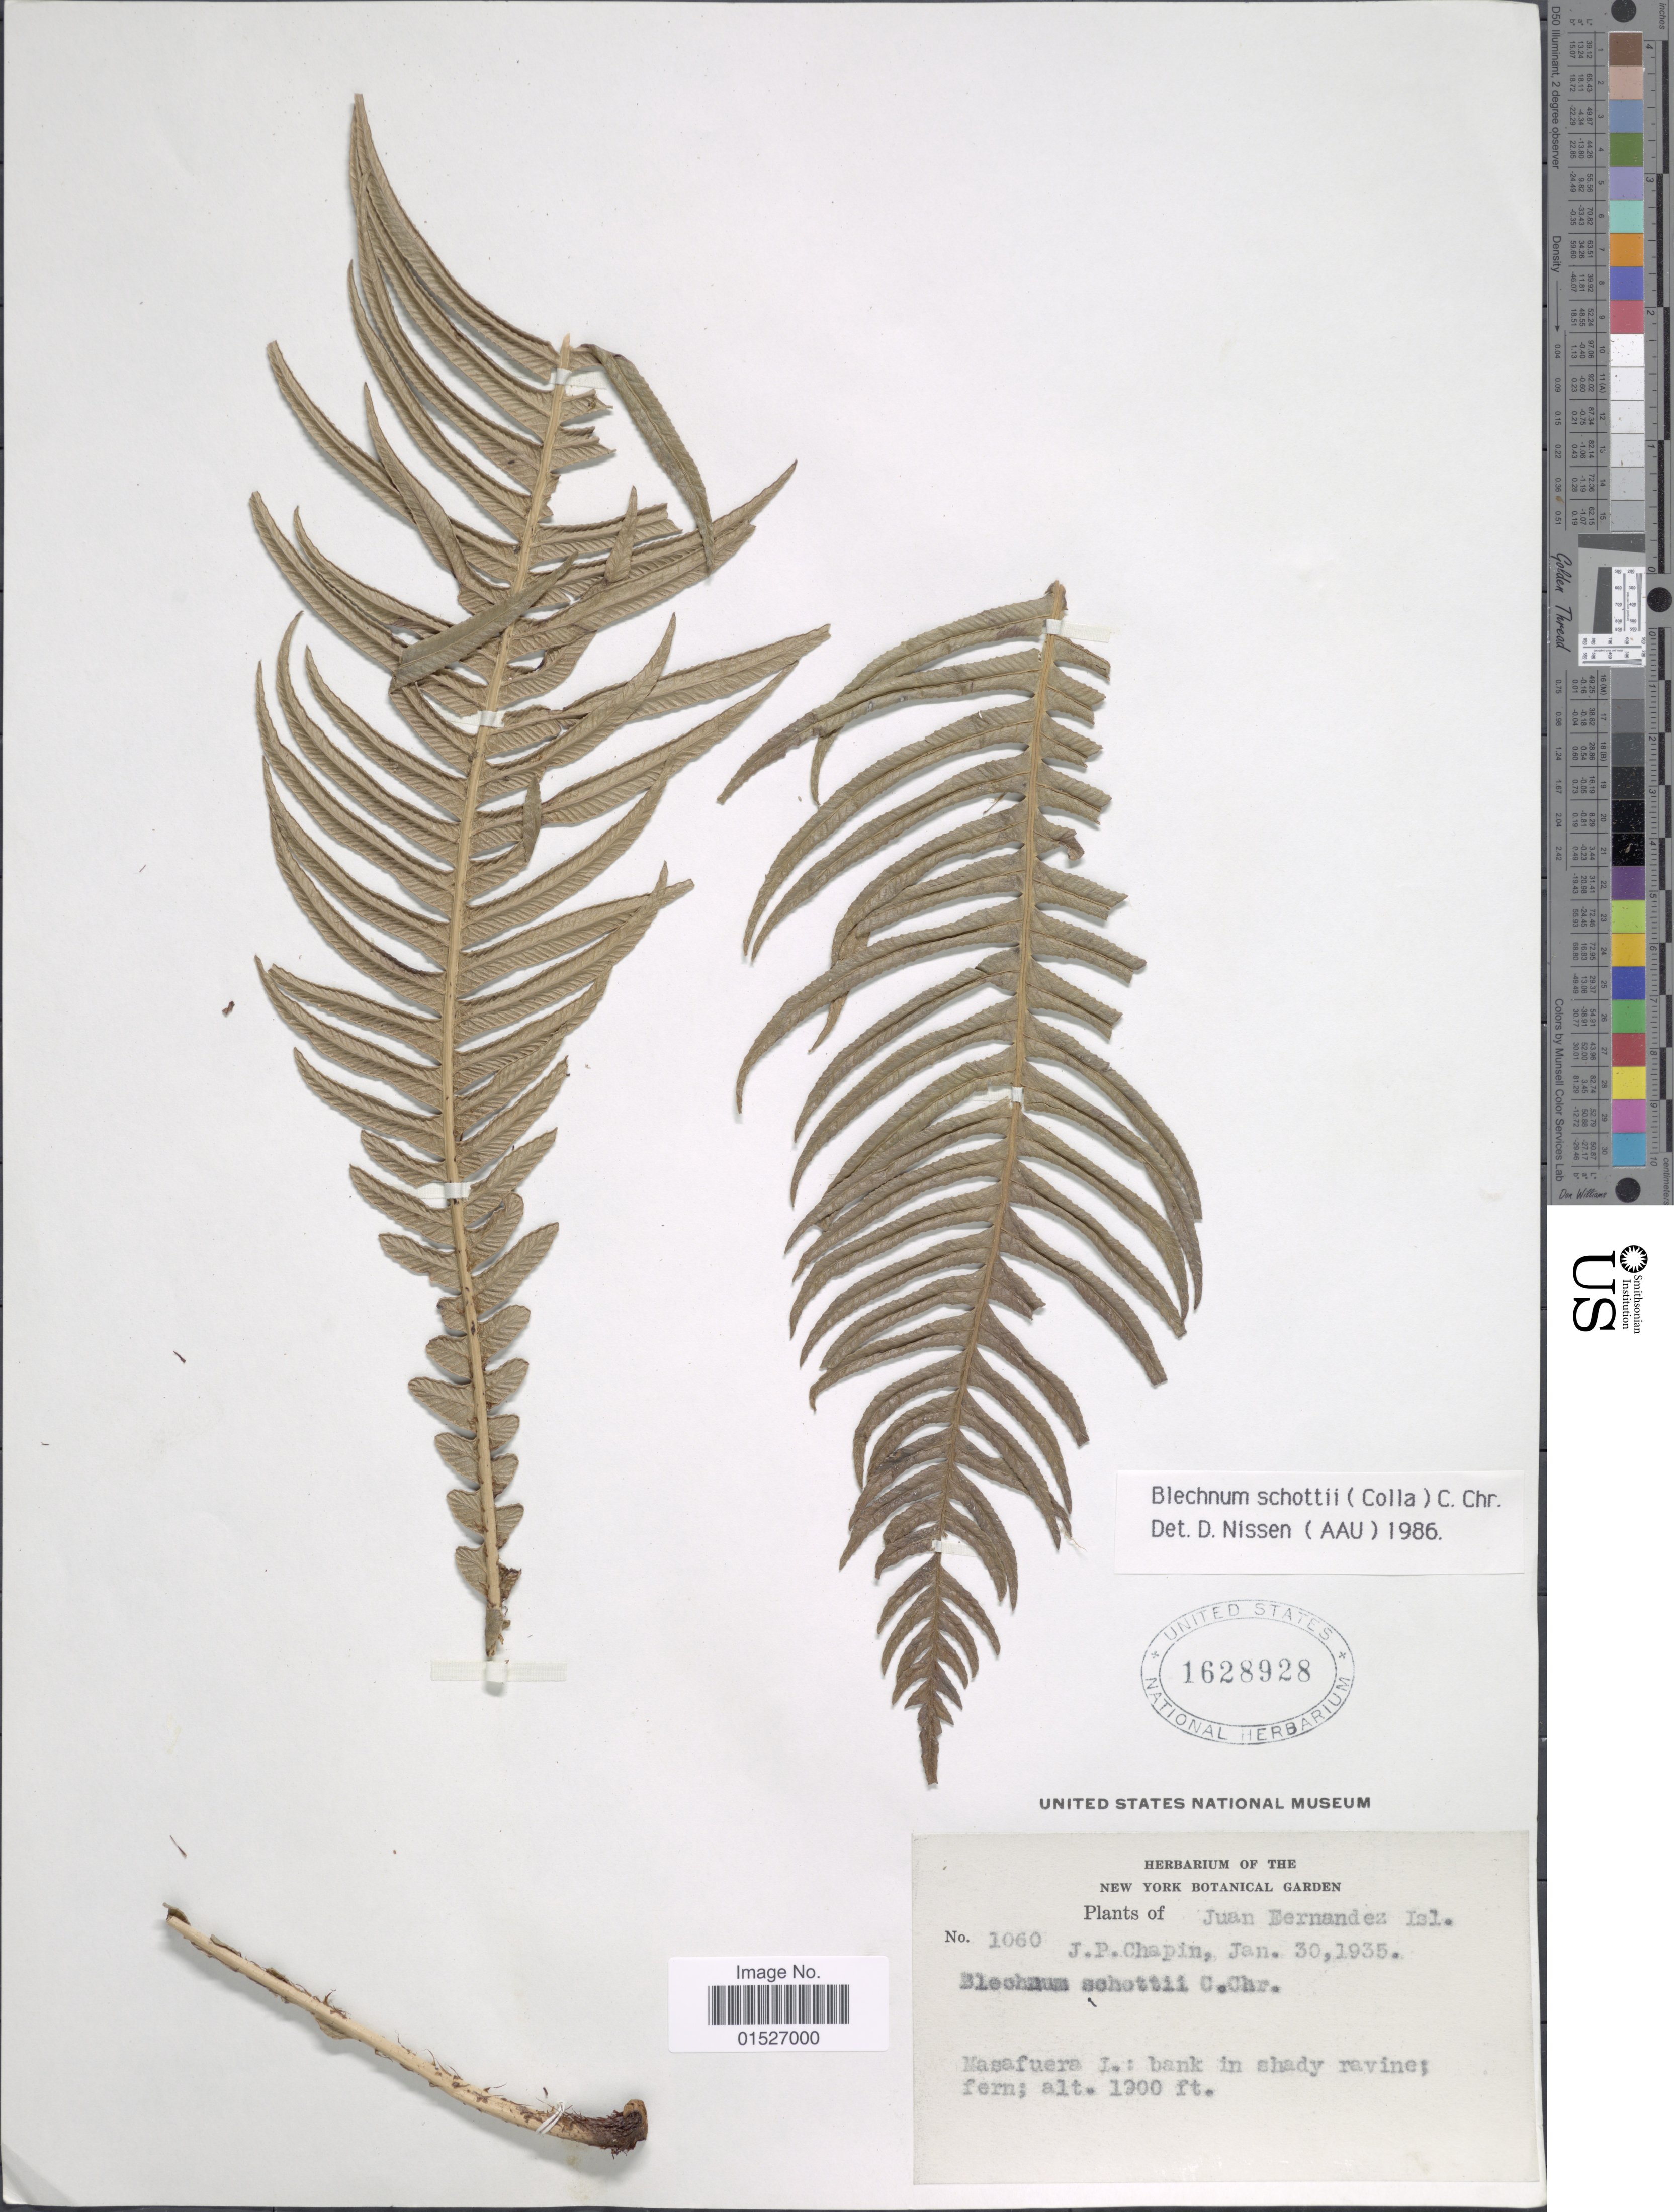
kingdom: Plantae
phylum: Tracheophyta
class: Polypodiopsida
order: Polypodiales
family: Blechnaceae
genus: Blechnum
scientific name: Blechnum schottii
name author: (Colla) C. Chr.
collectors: J. Chapin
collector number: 1060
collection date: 1935-01-30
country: Chile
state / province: Valparaíso (V)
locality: Juan Fernandez isl. Masafuera I.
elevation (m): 579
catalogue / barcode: US 1628928